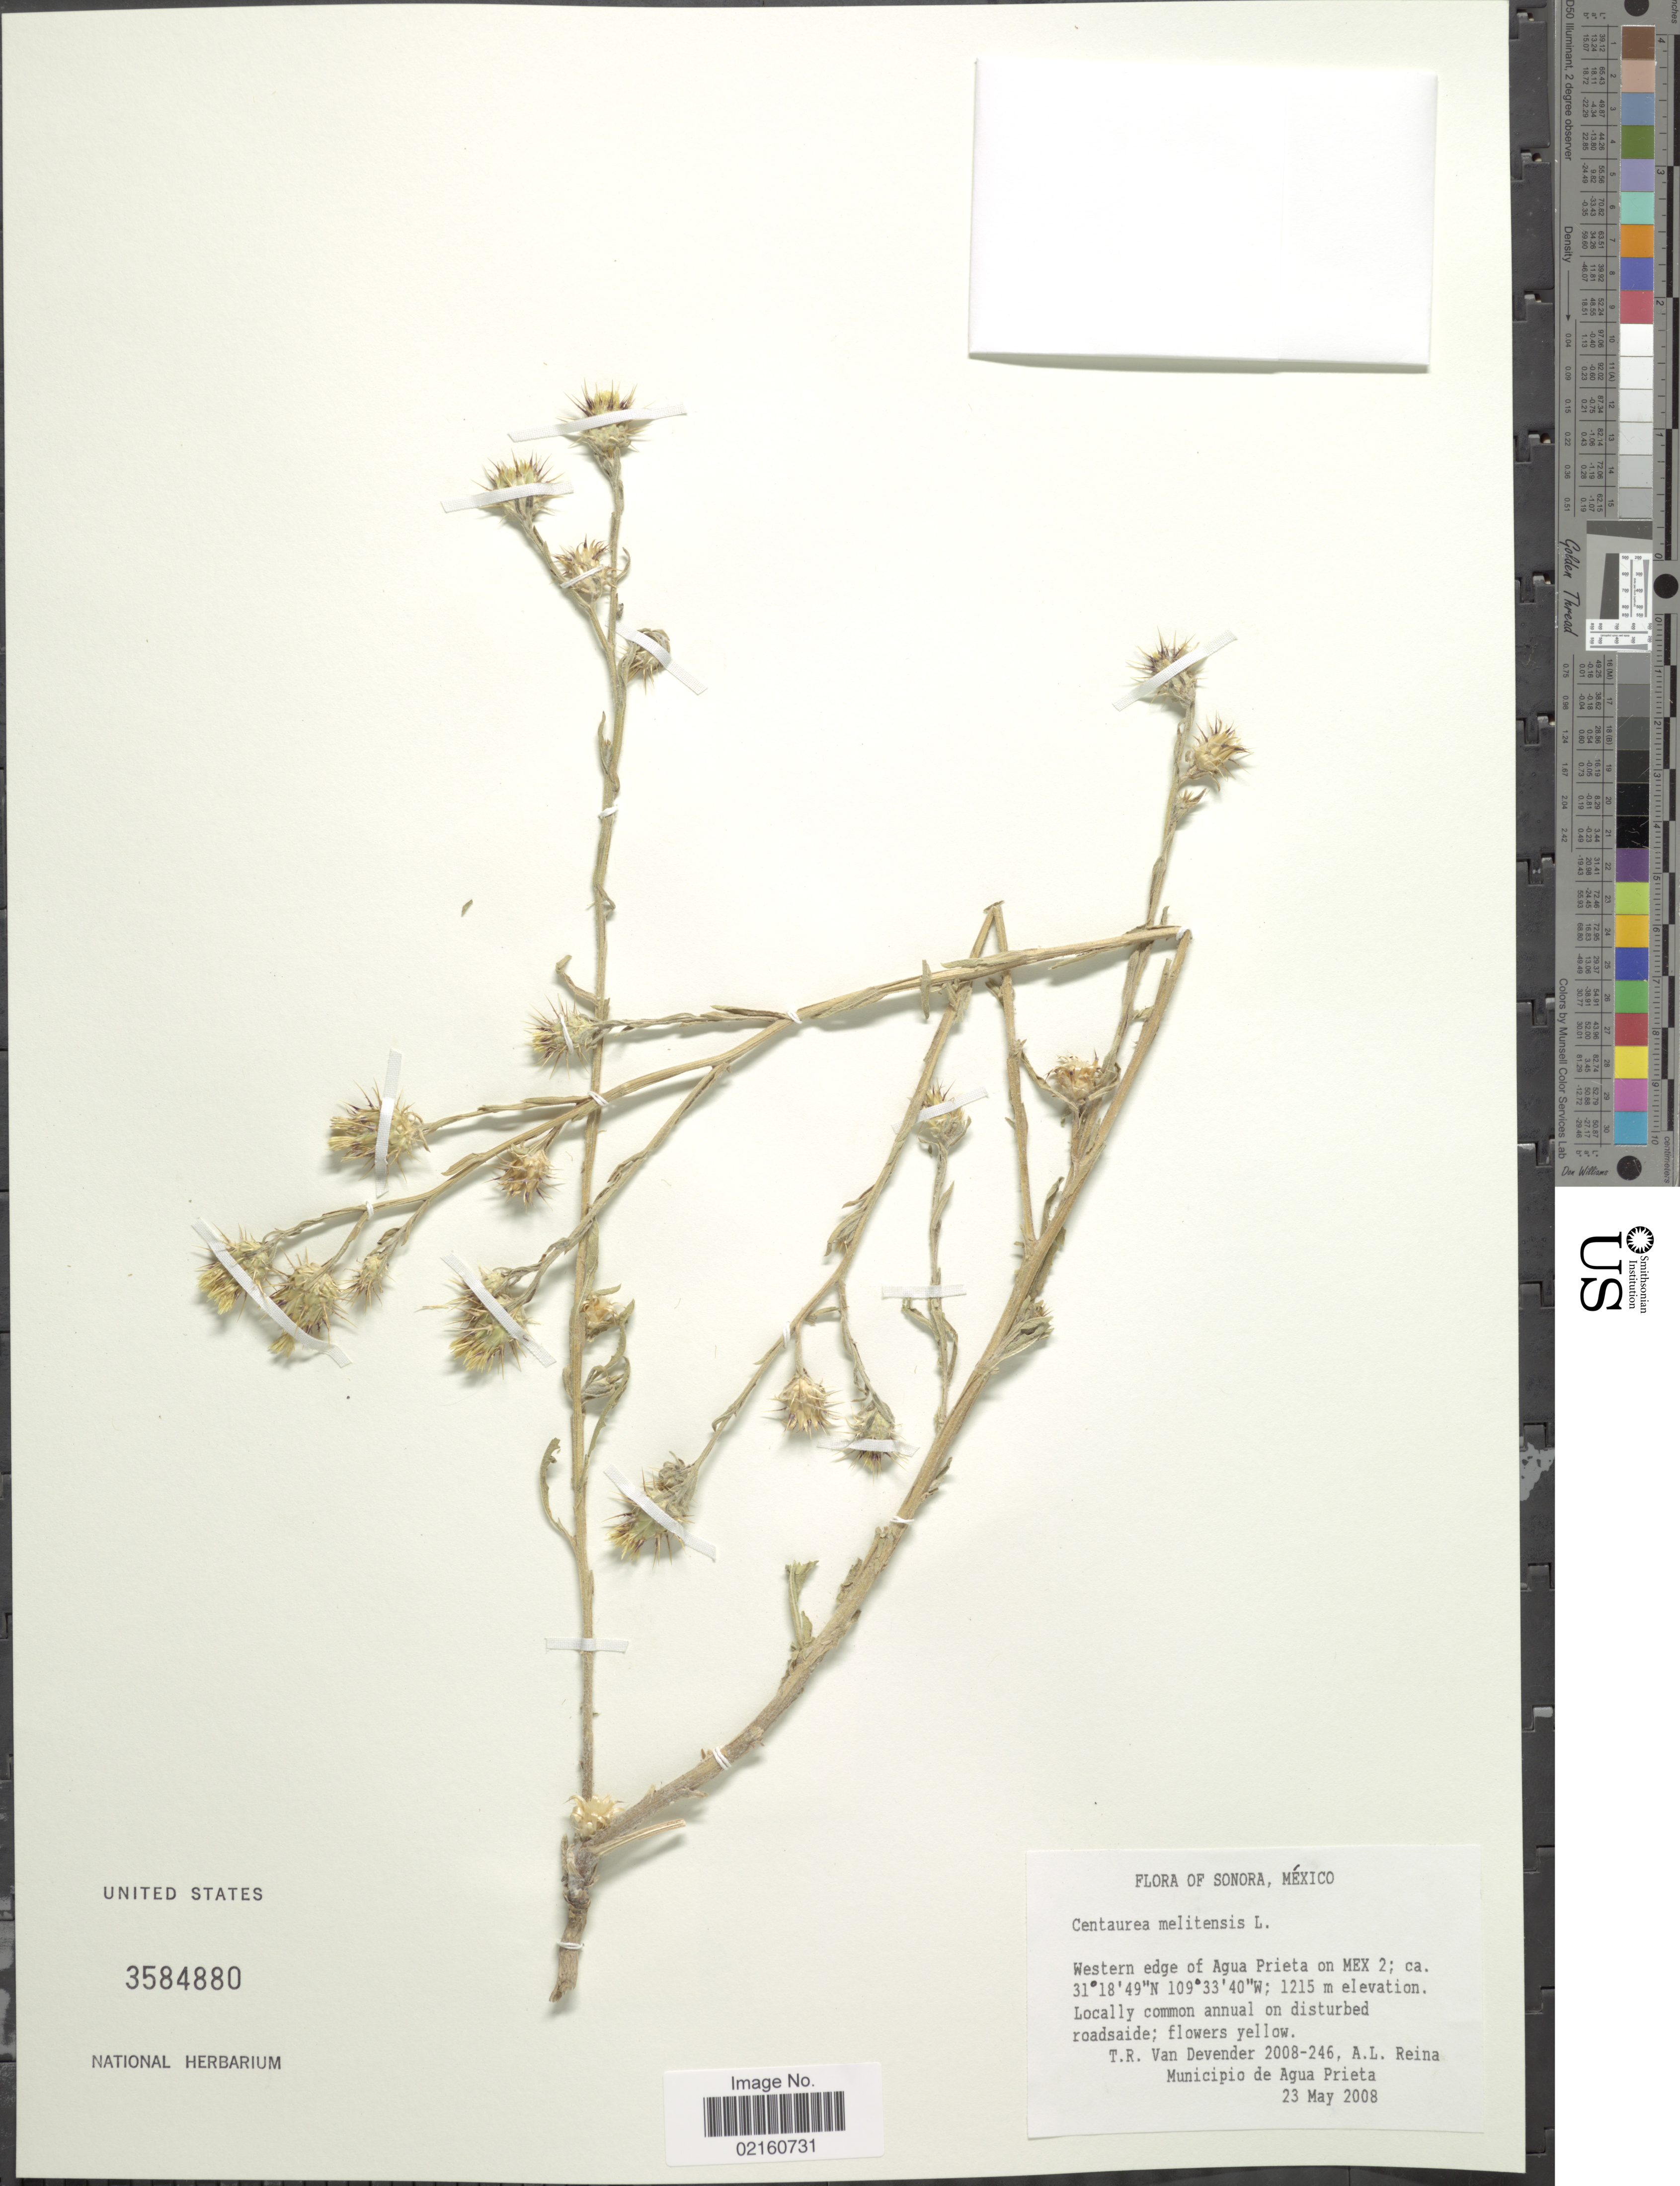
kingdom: Plantae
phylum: Tracheophyta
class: Magnoliopsida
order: Asterales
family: Asteraceae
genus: Centaurea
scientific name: Centaurea melitensis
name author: L.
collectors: T. R. Van Devender & A. Reina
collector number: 2008-246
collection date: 2008-05-23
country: Mexico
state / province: Sonora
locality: Western edge of Agua Prieta on Mex 2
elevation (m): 1215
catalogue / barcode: US 3584880